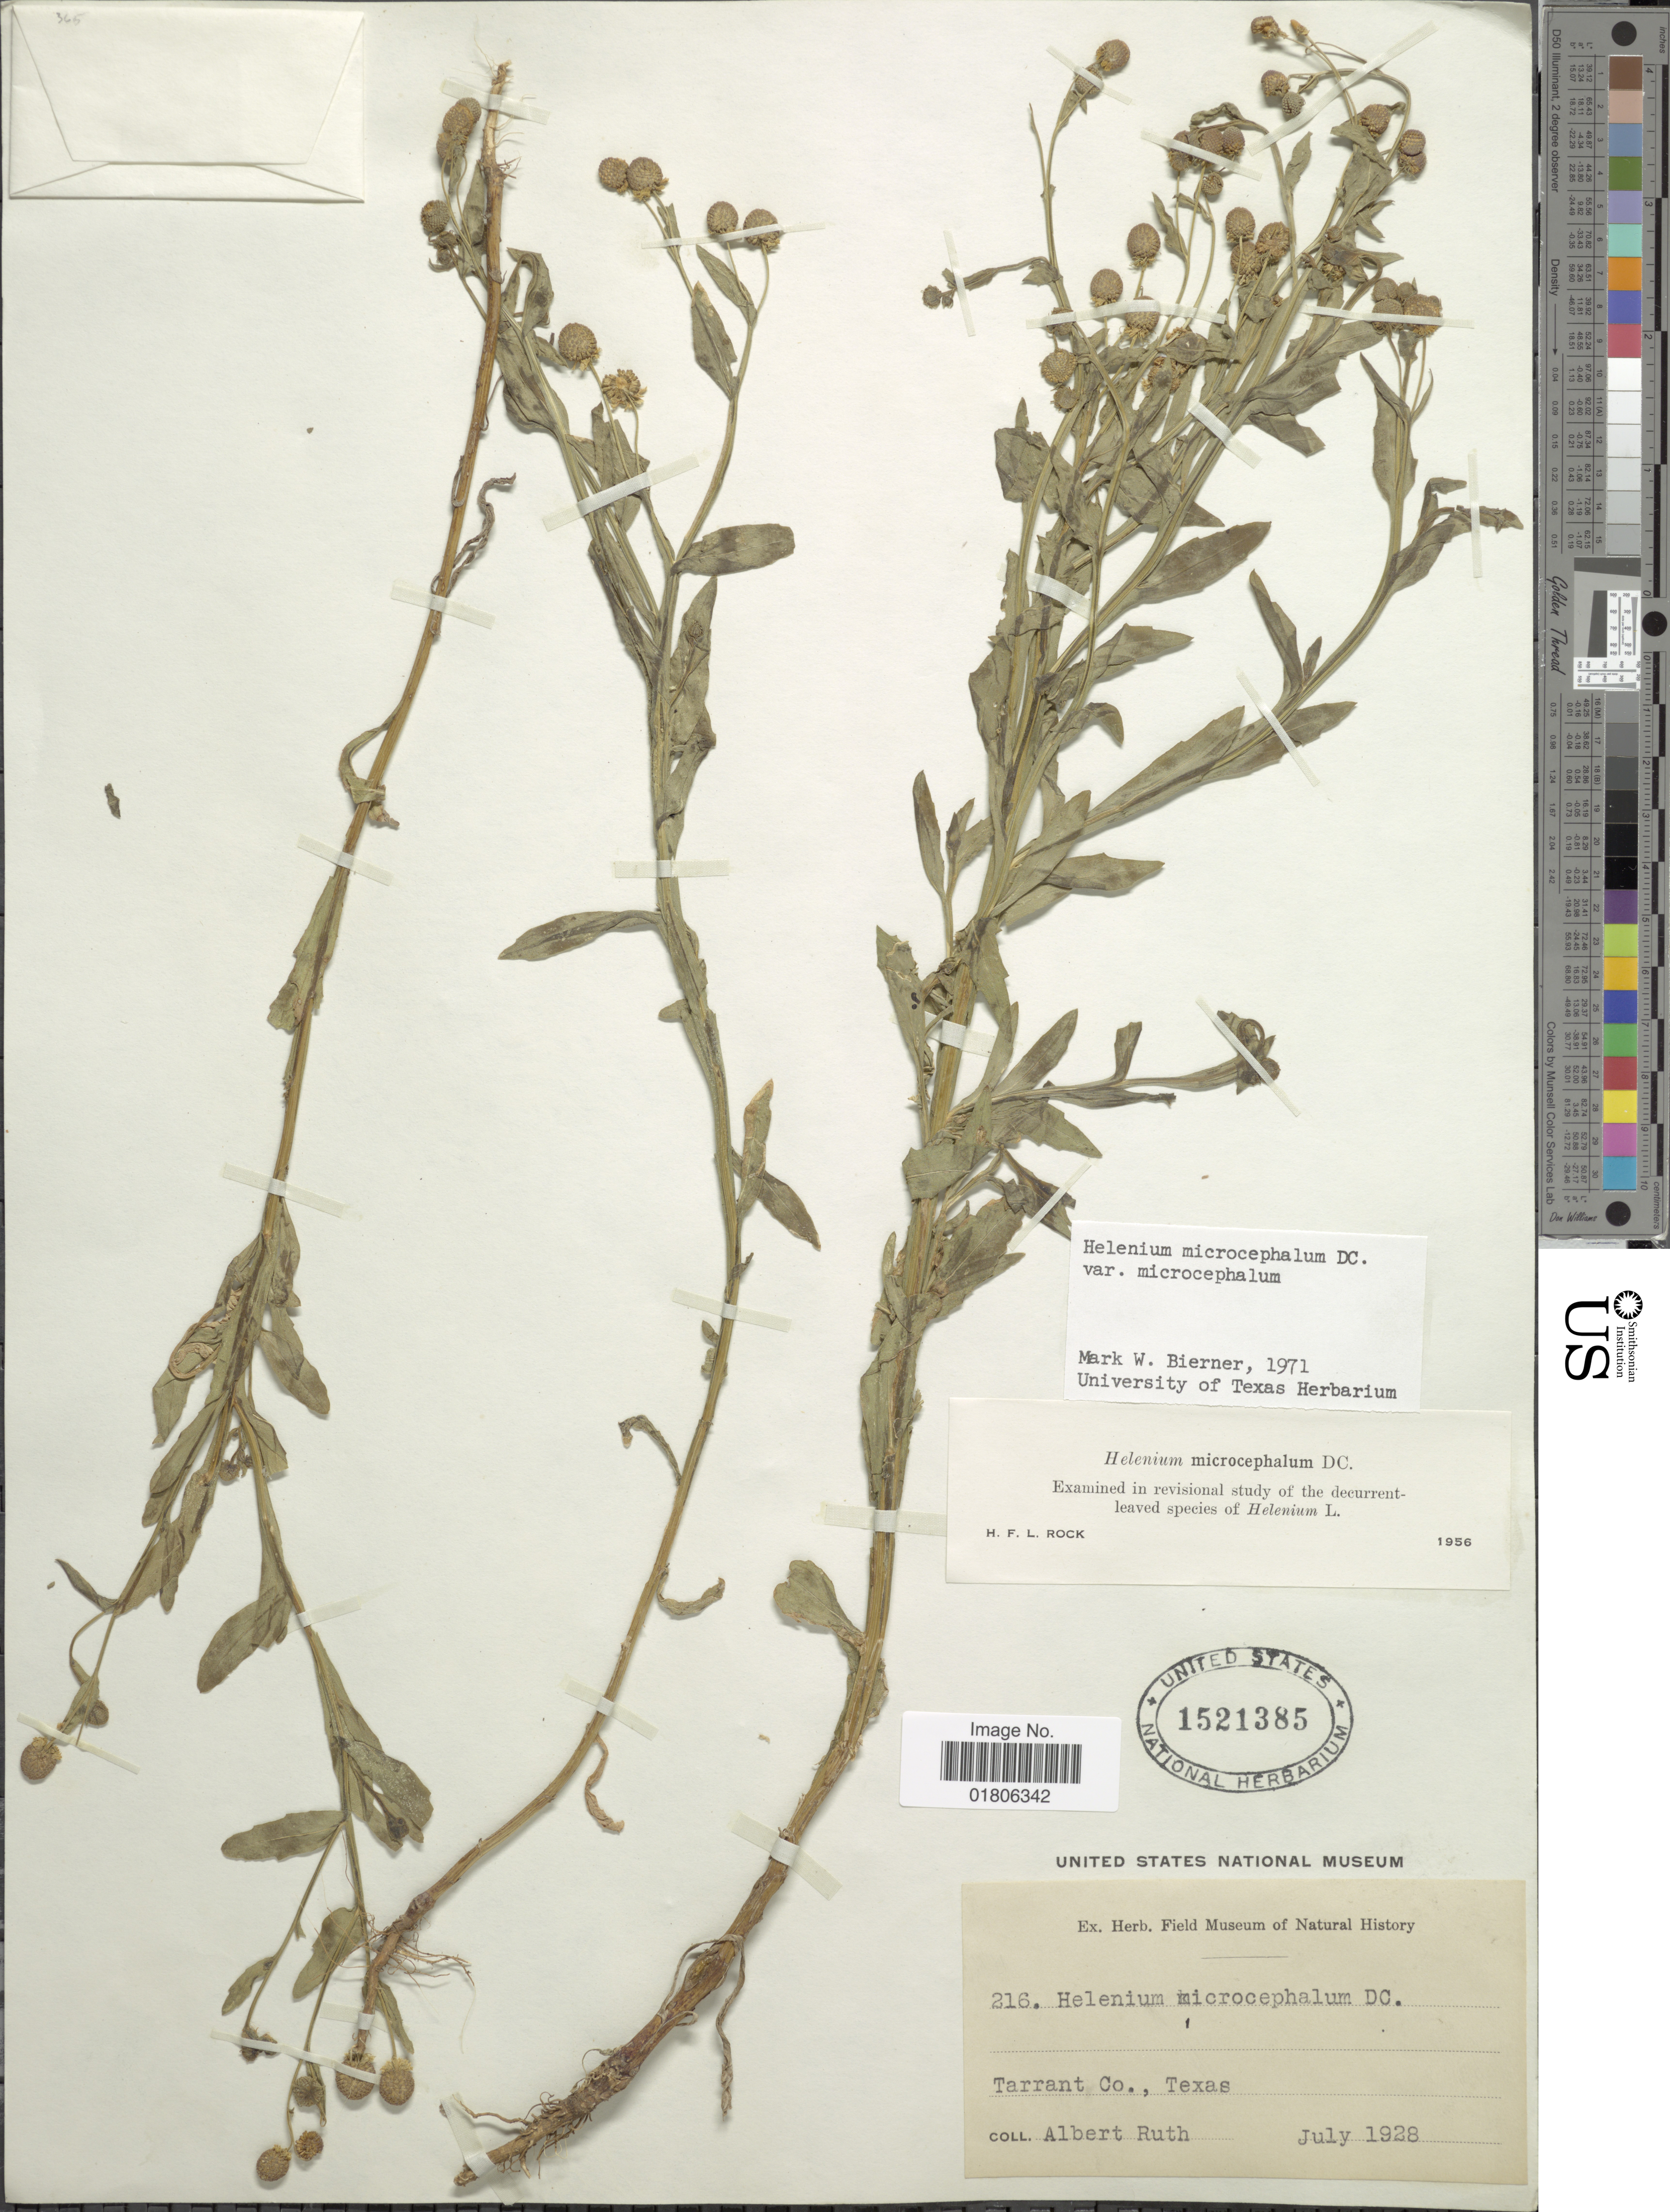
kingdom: Plantae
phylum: Tracheophyta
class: Magnoliopsida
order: Asterales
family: Asteraceae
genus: Helenium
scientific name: Helenium microcephalum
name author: DC.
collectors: A. Ruth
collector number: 216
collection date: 1928-07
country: United States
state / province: Texas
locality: Tarrant Co.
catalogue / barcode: US 1521385